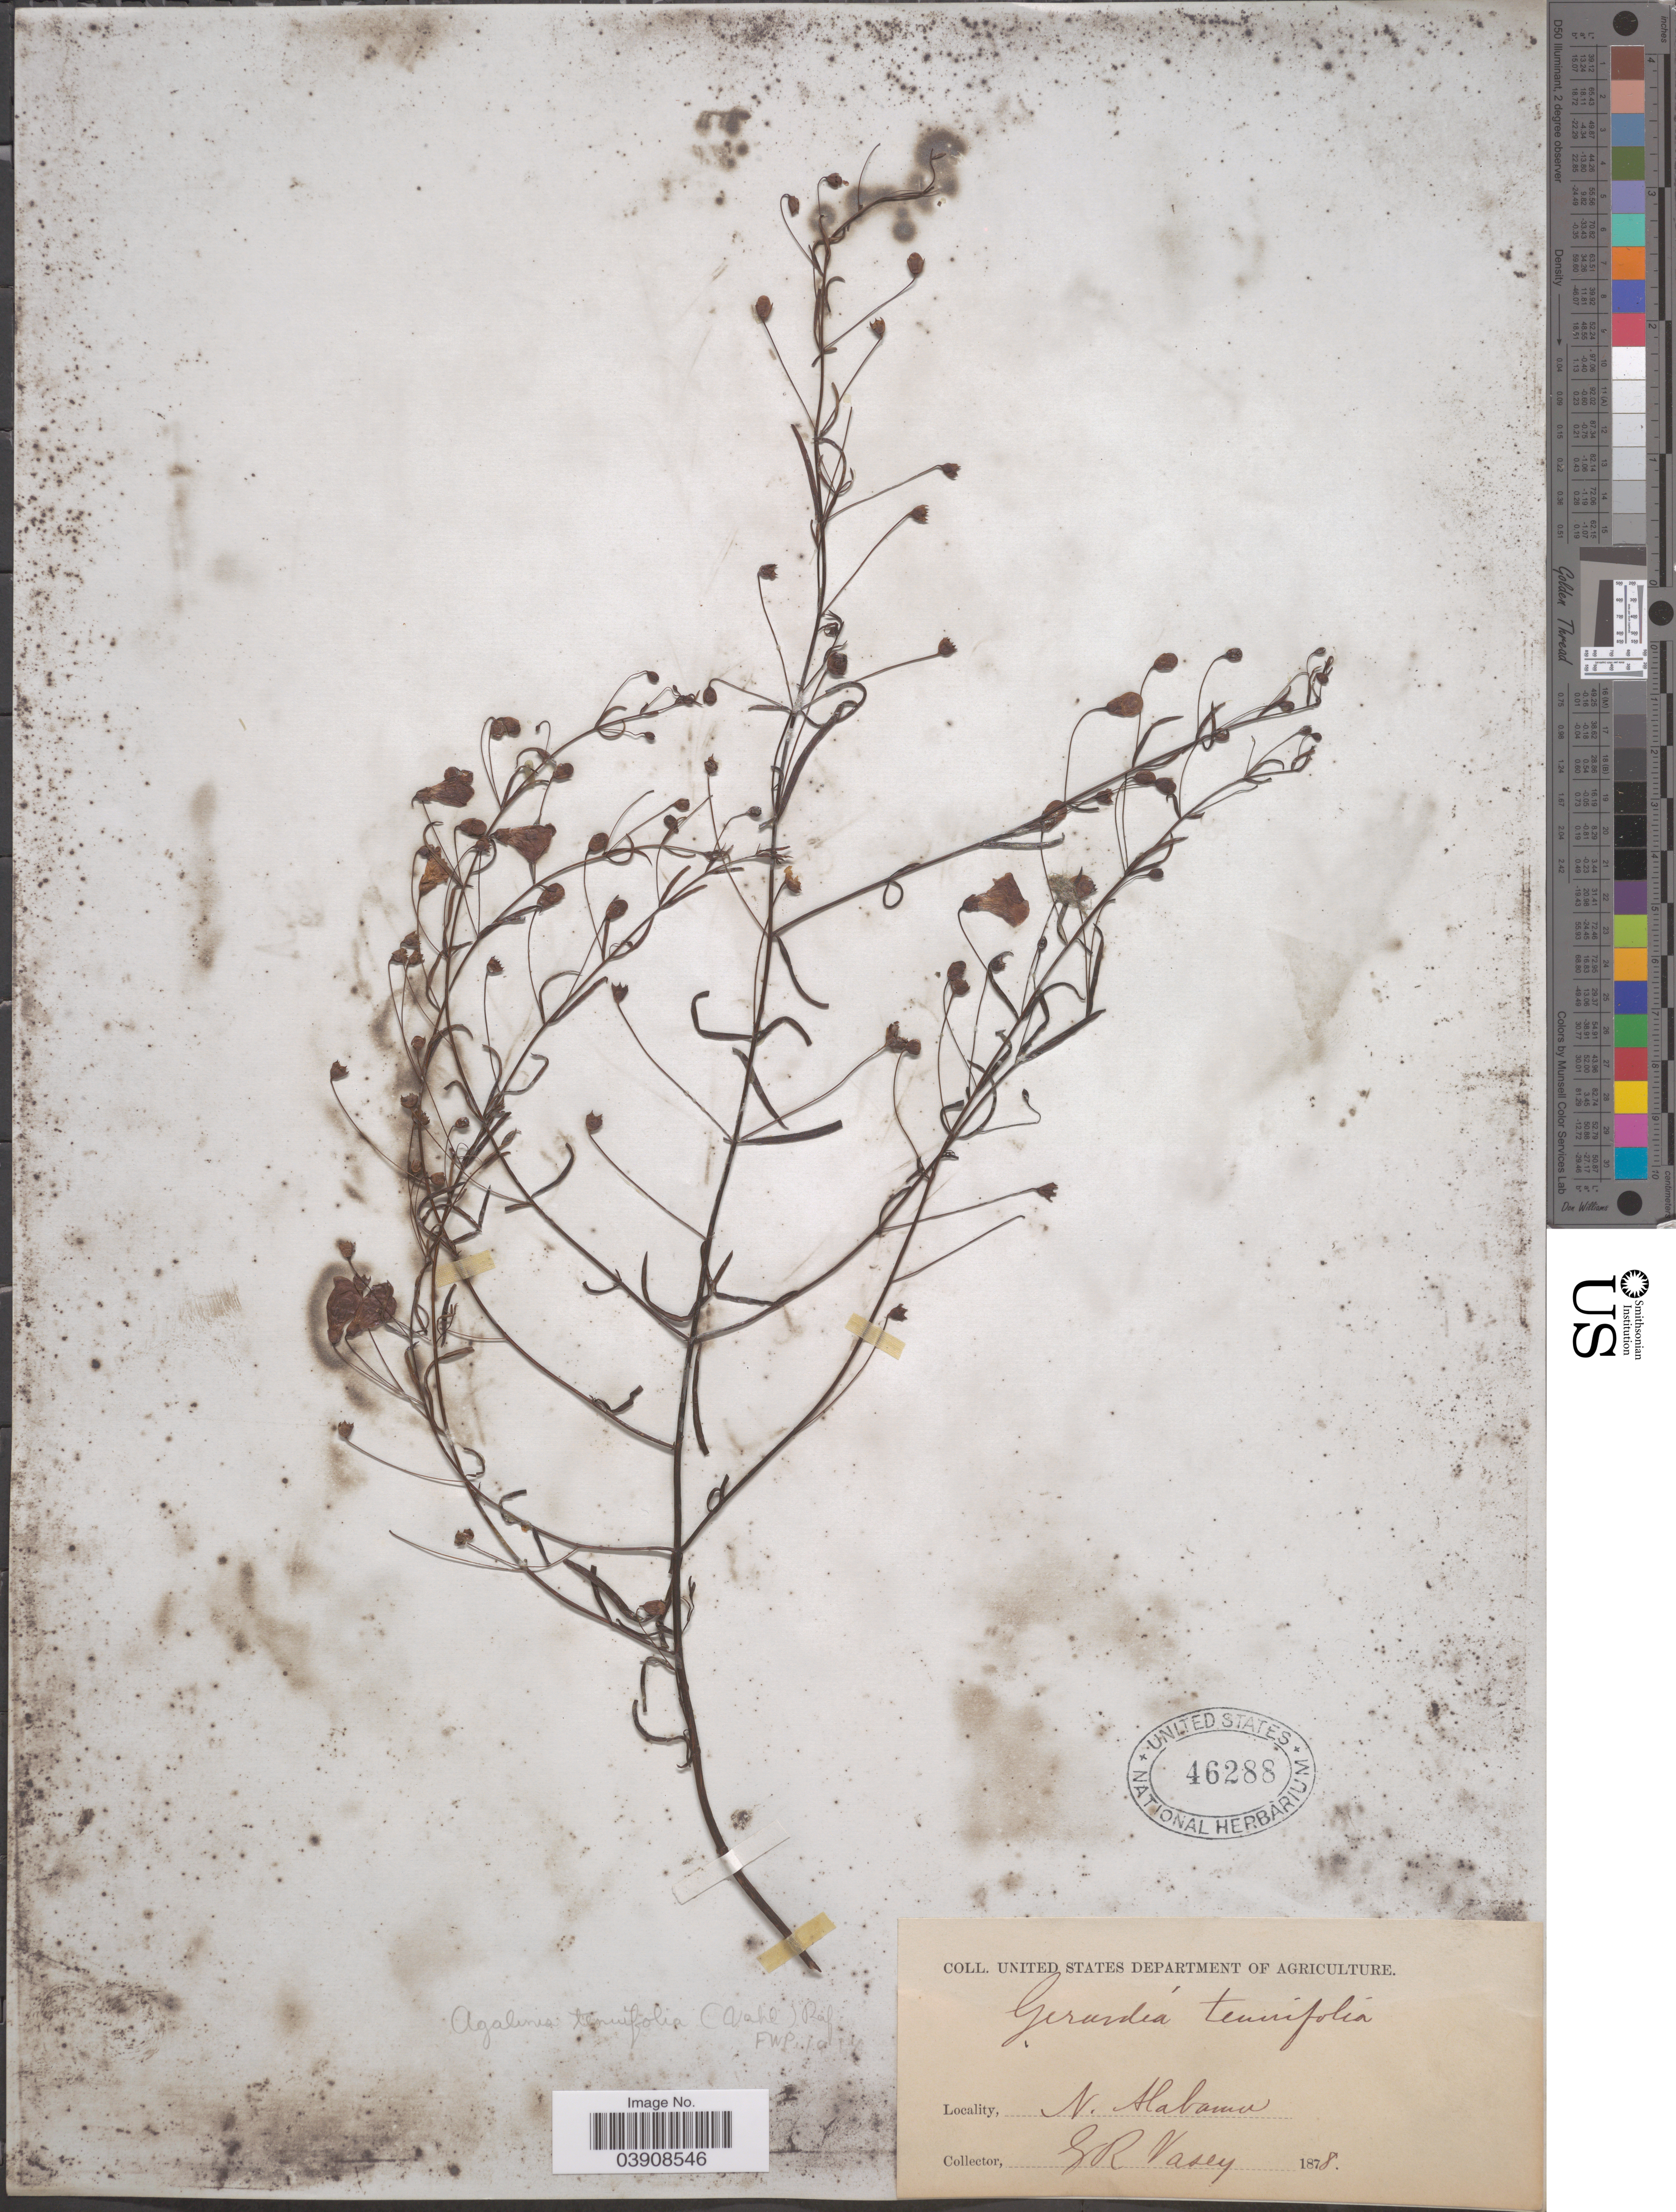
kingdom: Plantae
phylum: Tracheophyta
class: Magnoliopsida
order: Lamiales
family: Orobanchaceae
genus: Agalinis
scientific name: Agalinis tenuifolia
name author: (Vahl) Raf.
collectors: G. R. Vasey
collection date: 1878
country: United States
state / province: Alabama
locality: N. Alabama.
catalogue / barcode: US 46288